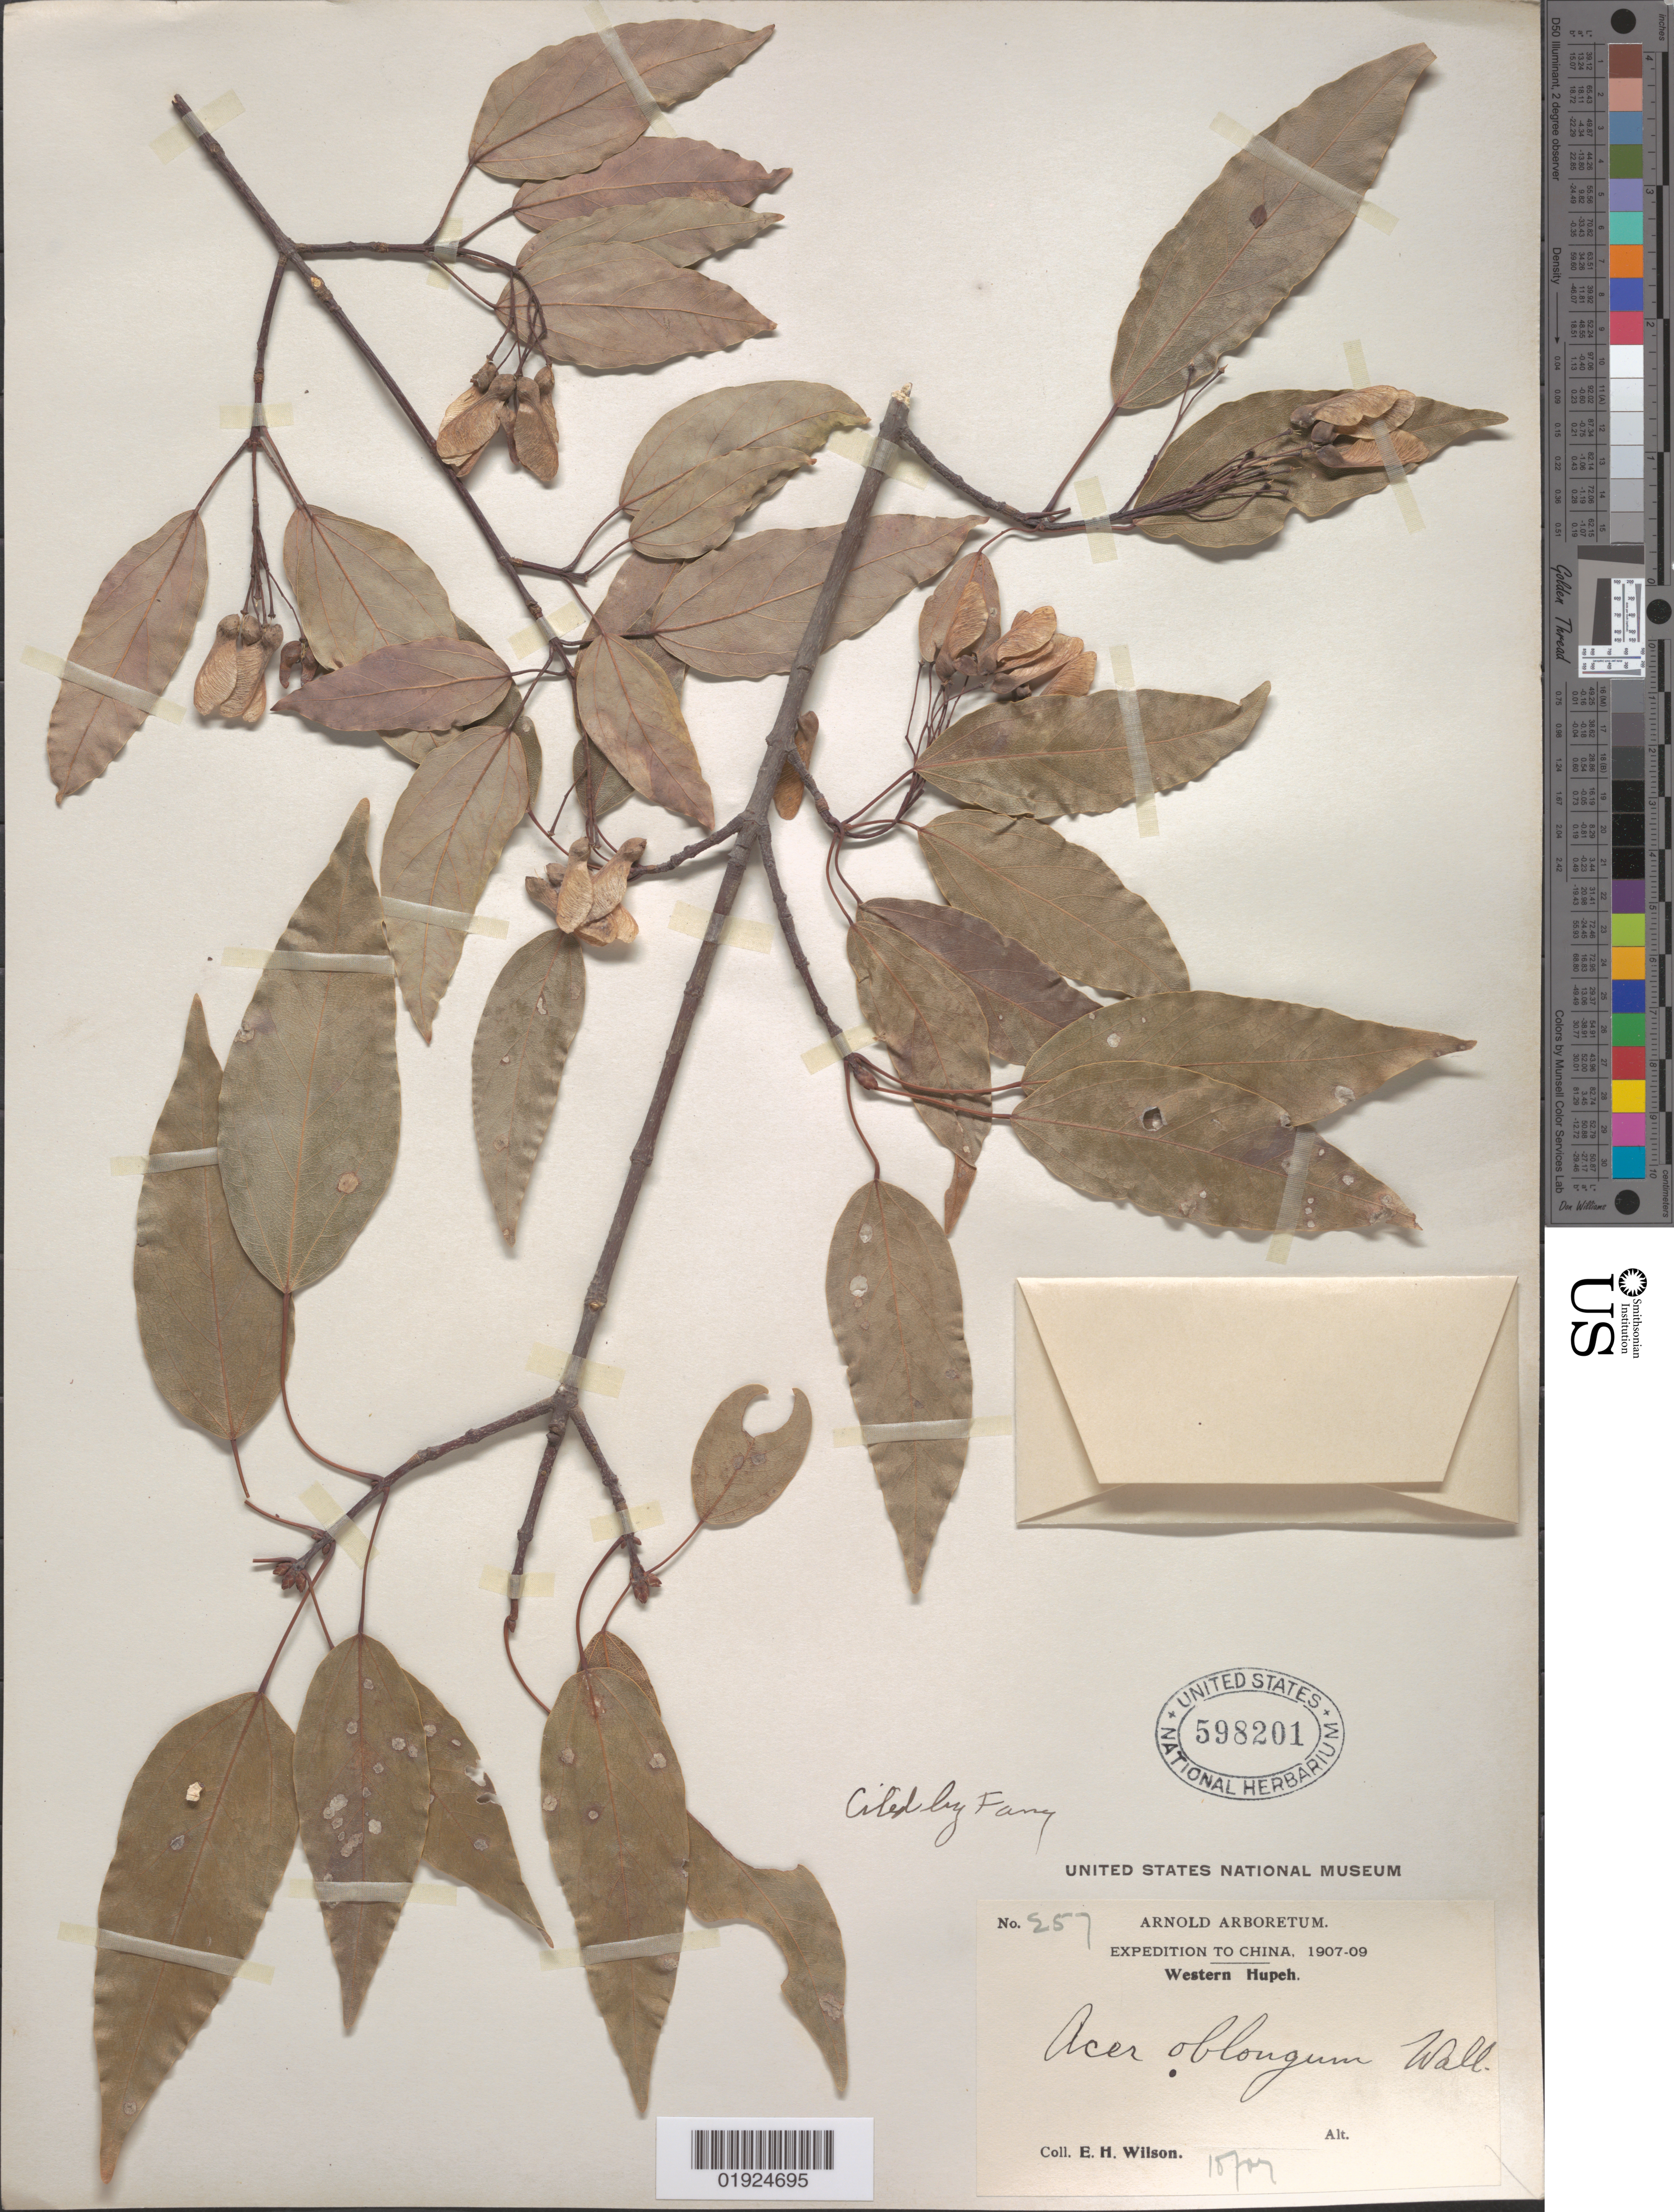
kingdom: Plantae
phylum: Tracheophyta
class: Magnoliopsida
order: Sapindales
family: Sapindaceae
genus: Acer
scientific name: Acer oblongum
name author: Wall. ex DC.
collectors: E. H. Wilson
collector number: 257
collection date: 1907-10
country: China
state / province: Hubei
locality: Western Hupeh [Hubei]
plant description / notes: Two collections #257 but different dates. See BC 01924694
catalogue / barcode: US 598201